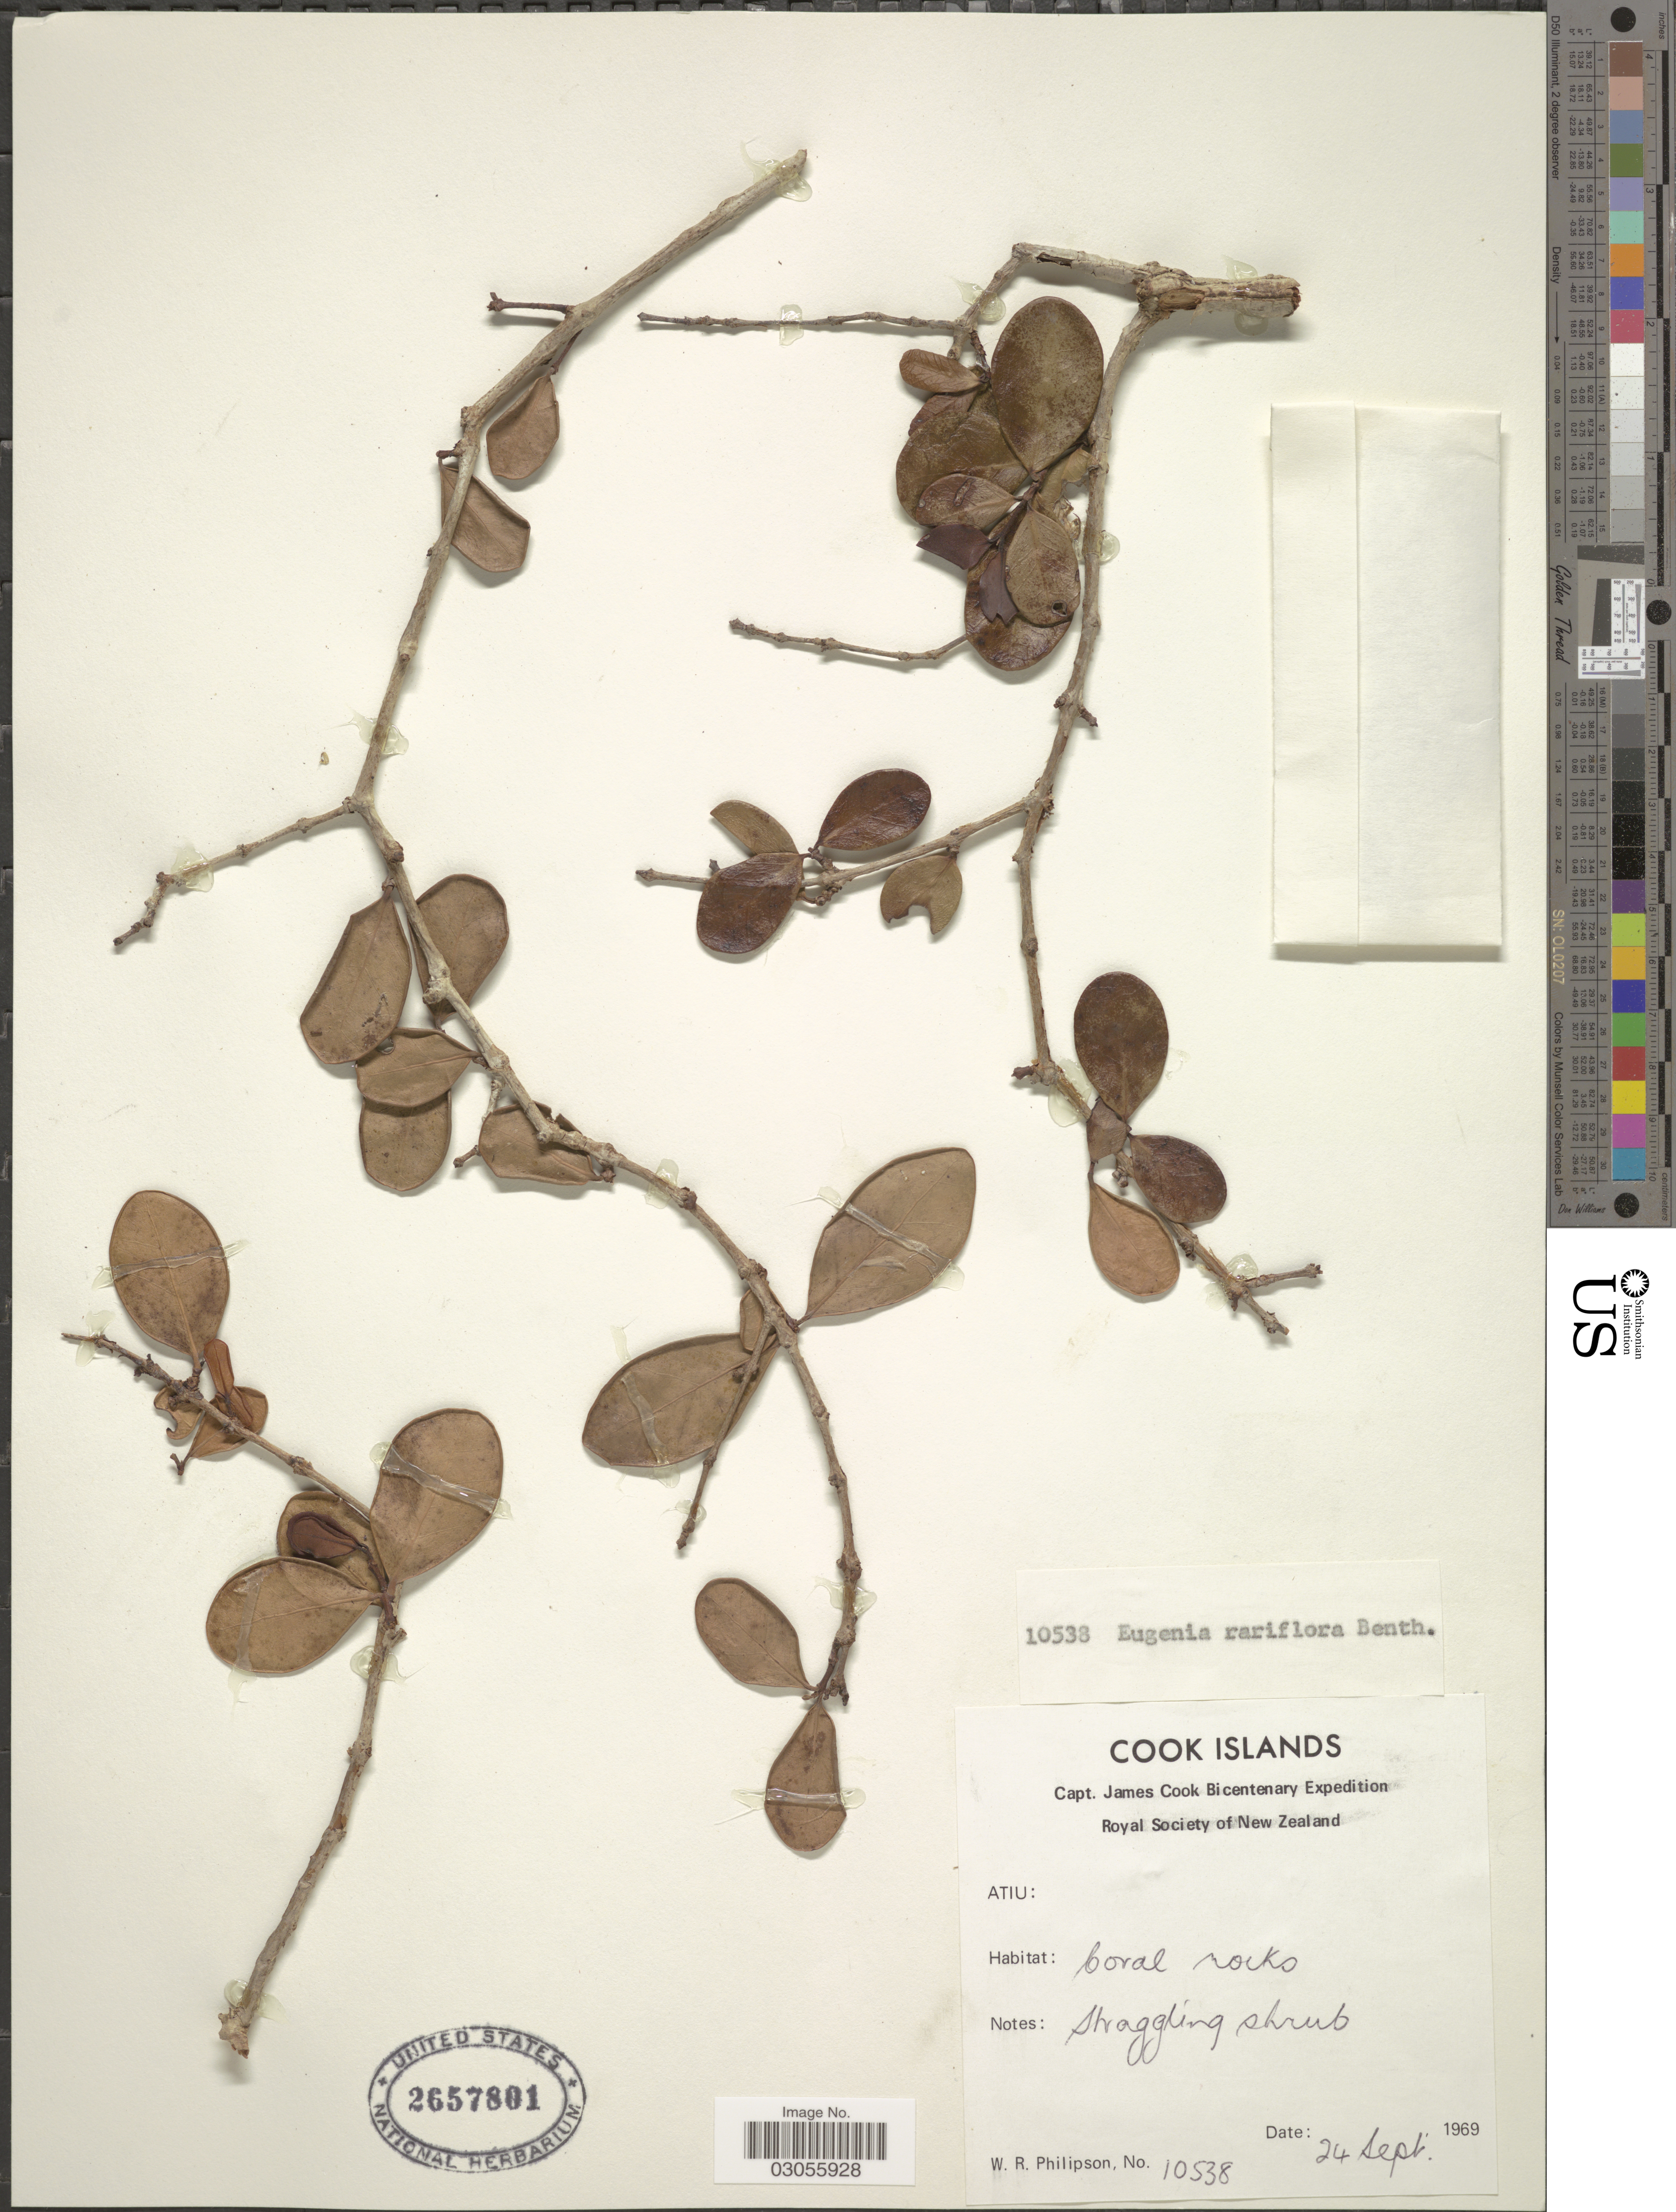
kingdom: Plantae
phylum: Tracheophyta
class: Magnoliopsida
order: Myrtales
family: Myrtaceae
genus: Eugenia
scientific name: Eugenia reinwardtiana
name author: (Blume) DC.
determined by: Strong, Mark T., (BOT), Smithsonian Institution - National Museum of Natural History (UNITED STATES)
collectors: W. R. Philipson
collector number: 10538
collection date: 1969-09-24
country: Cook Islands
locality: Atiu.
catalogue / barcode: US 2657801